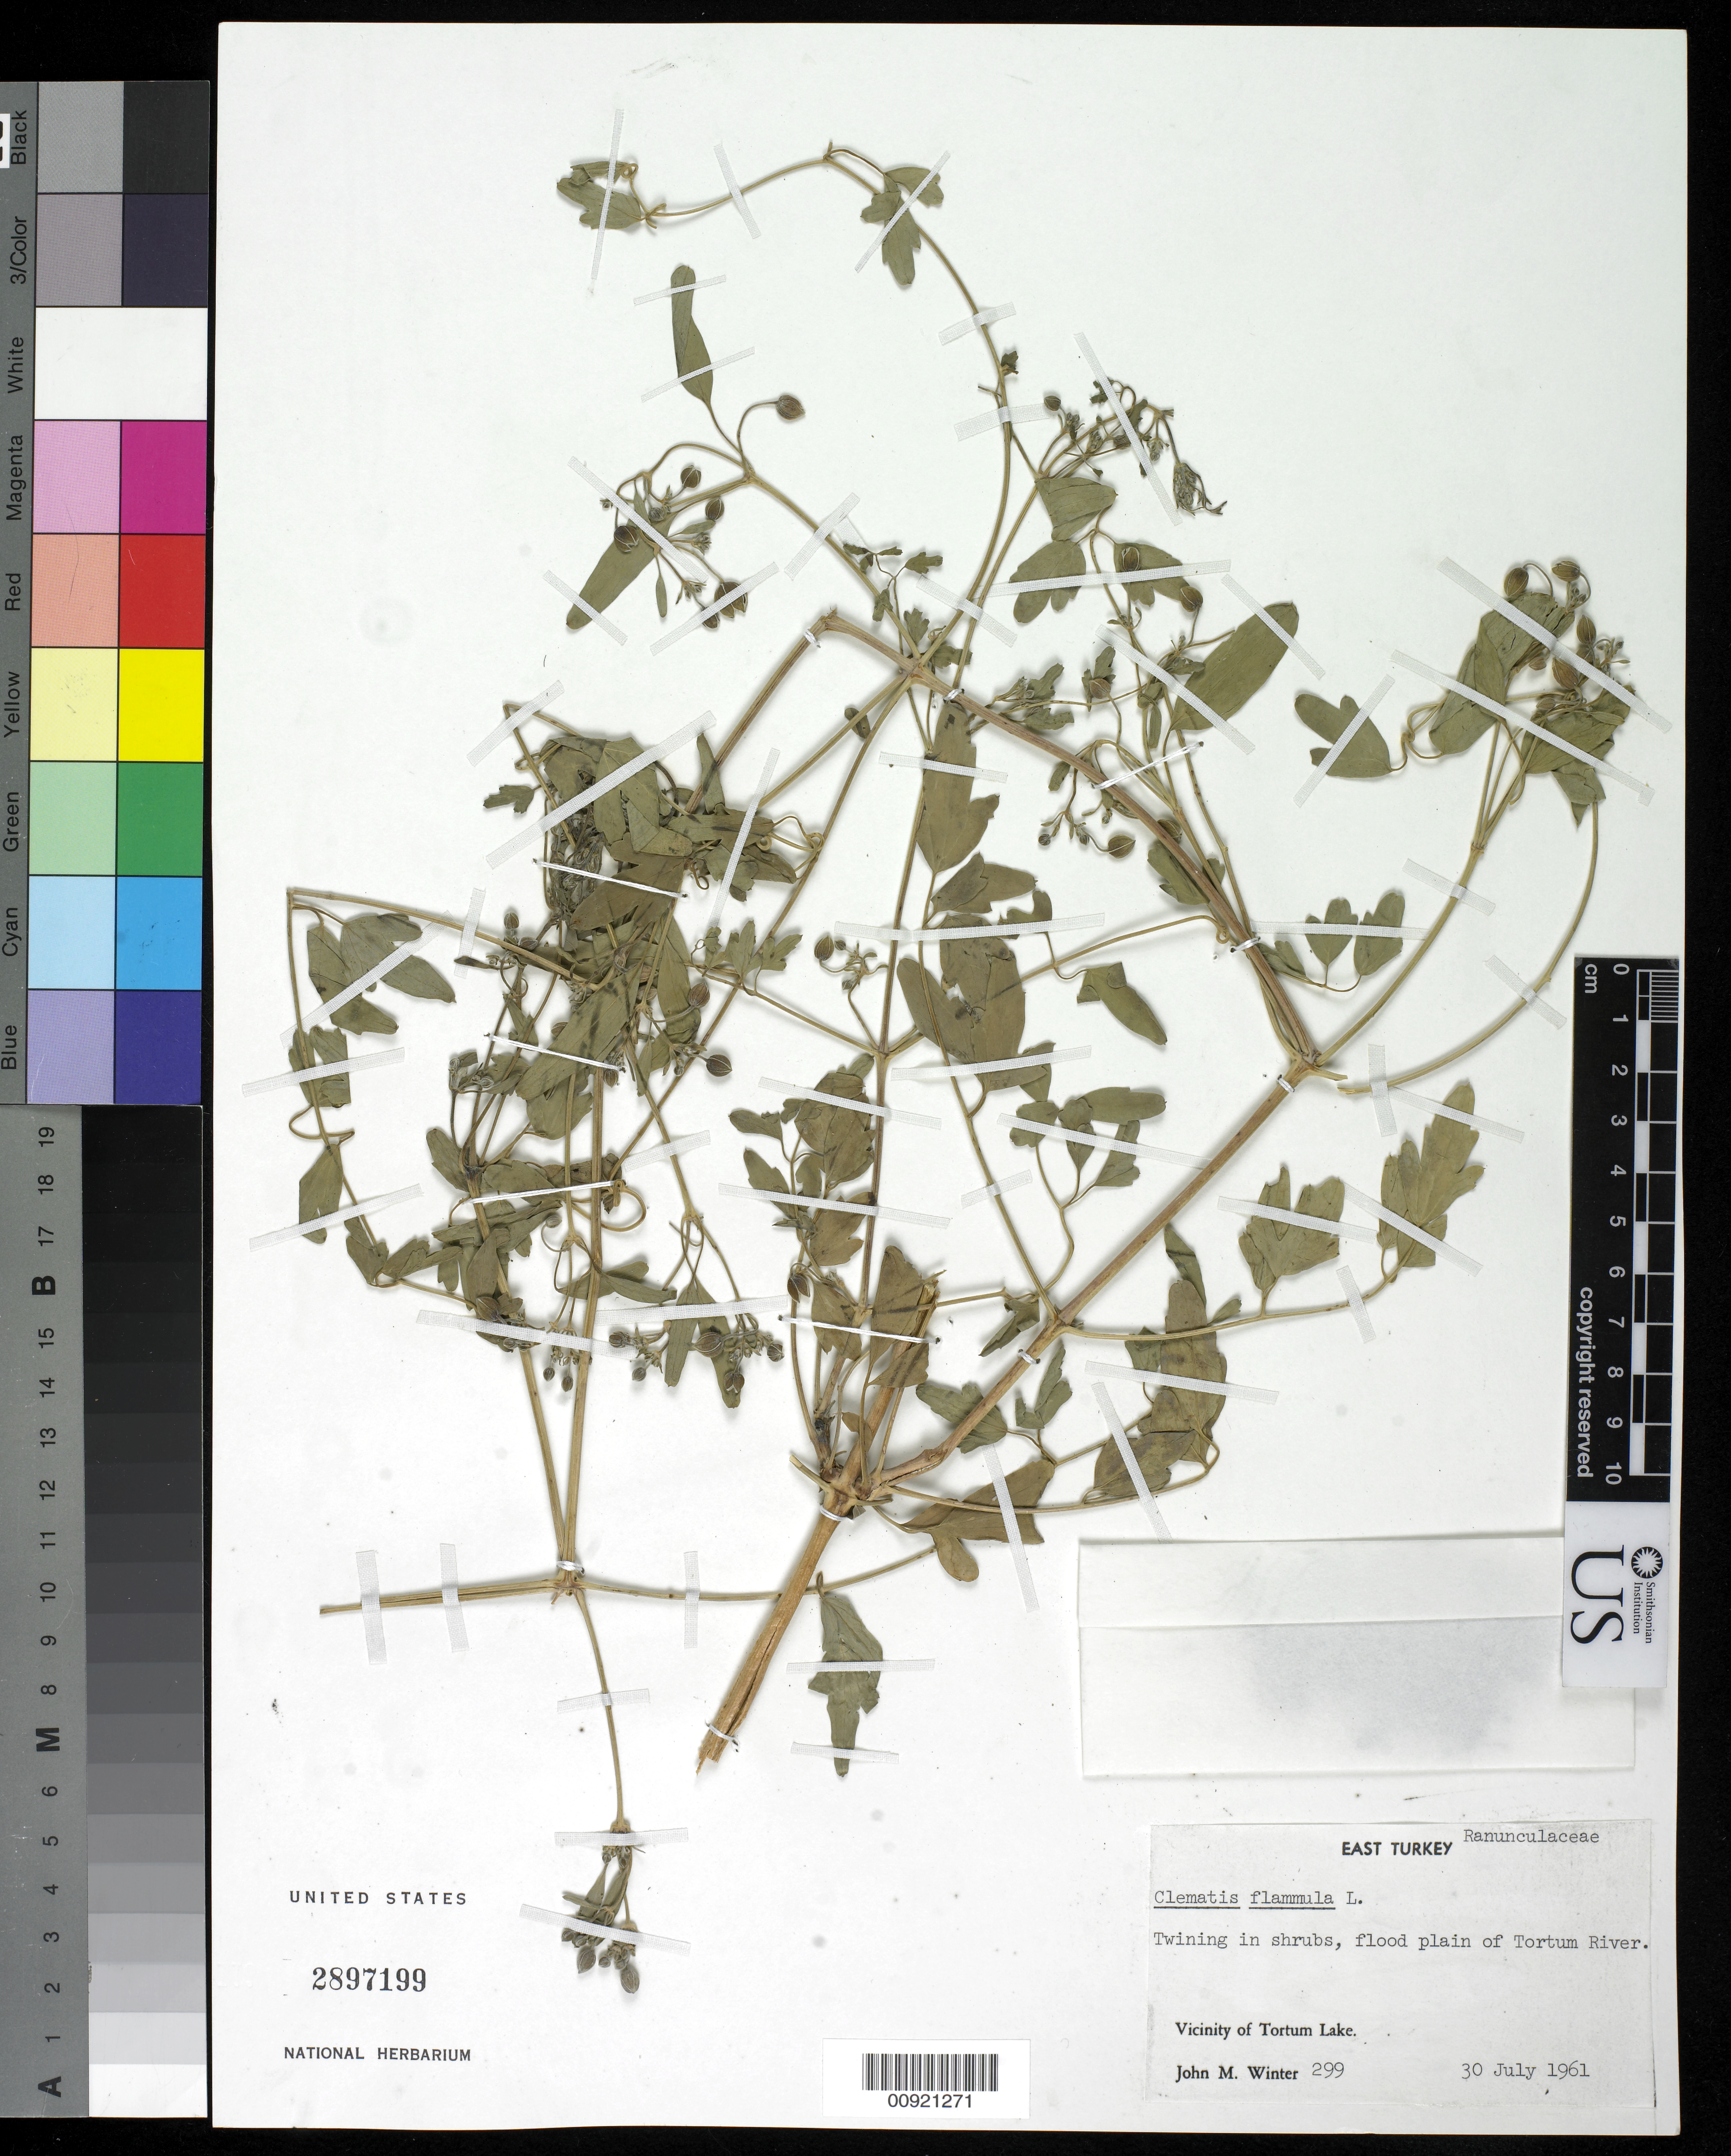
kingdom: Plantae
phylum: Tracheophyta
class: Magnoliopsida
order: Ranunculales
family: Ranunculaceae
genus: Clematis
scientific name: Clematis flammula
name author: L.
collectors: J. M. Winter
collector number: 299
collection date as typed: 30 Jul 1961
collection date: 1961-07-30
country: Turkey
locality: Flood plain of tortum River.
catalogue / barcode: US 2897199